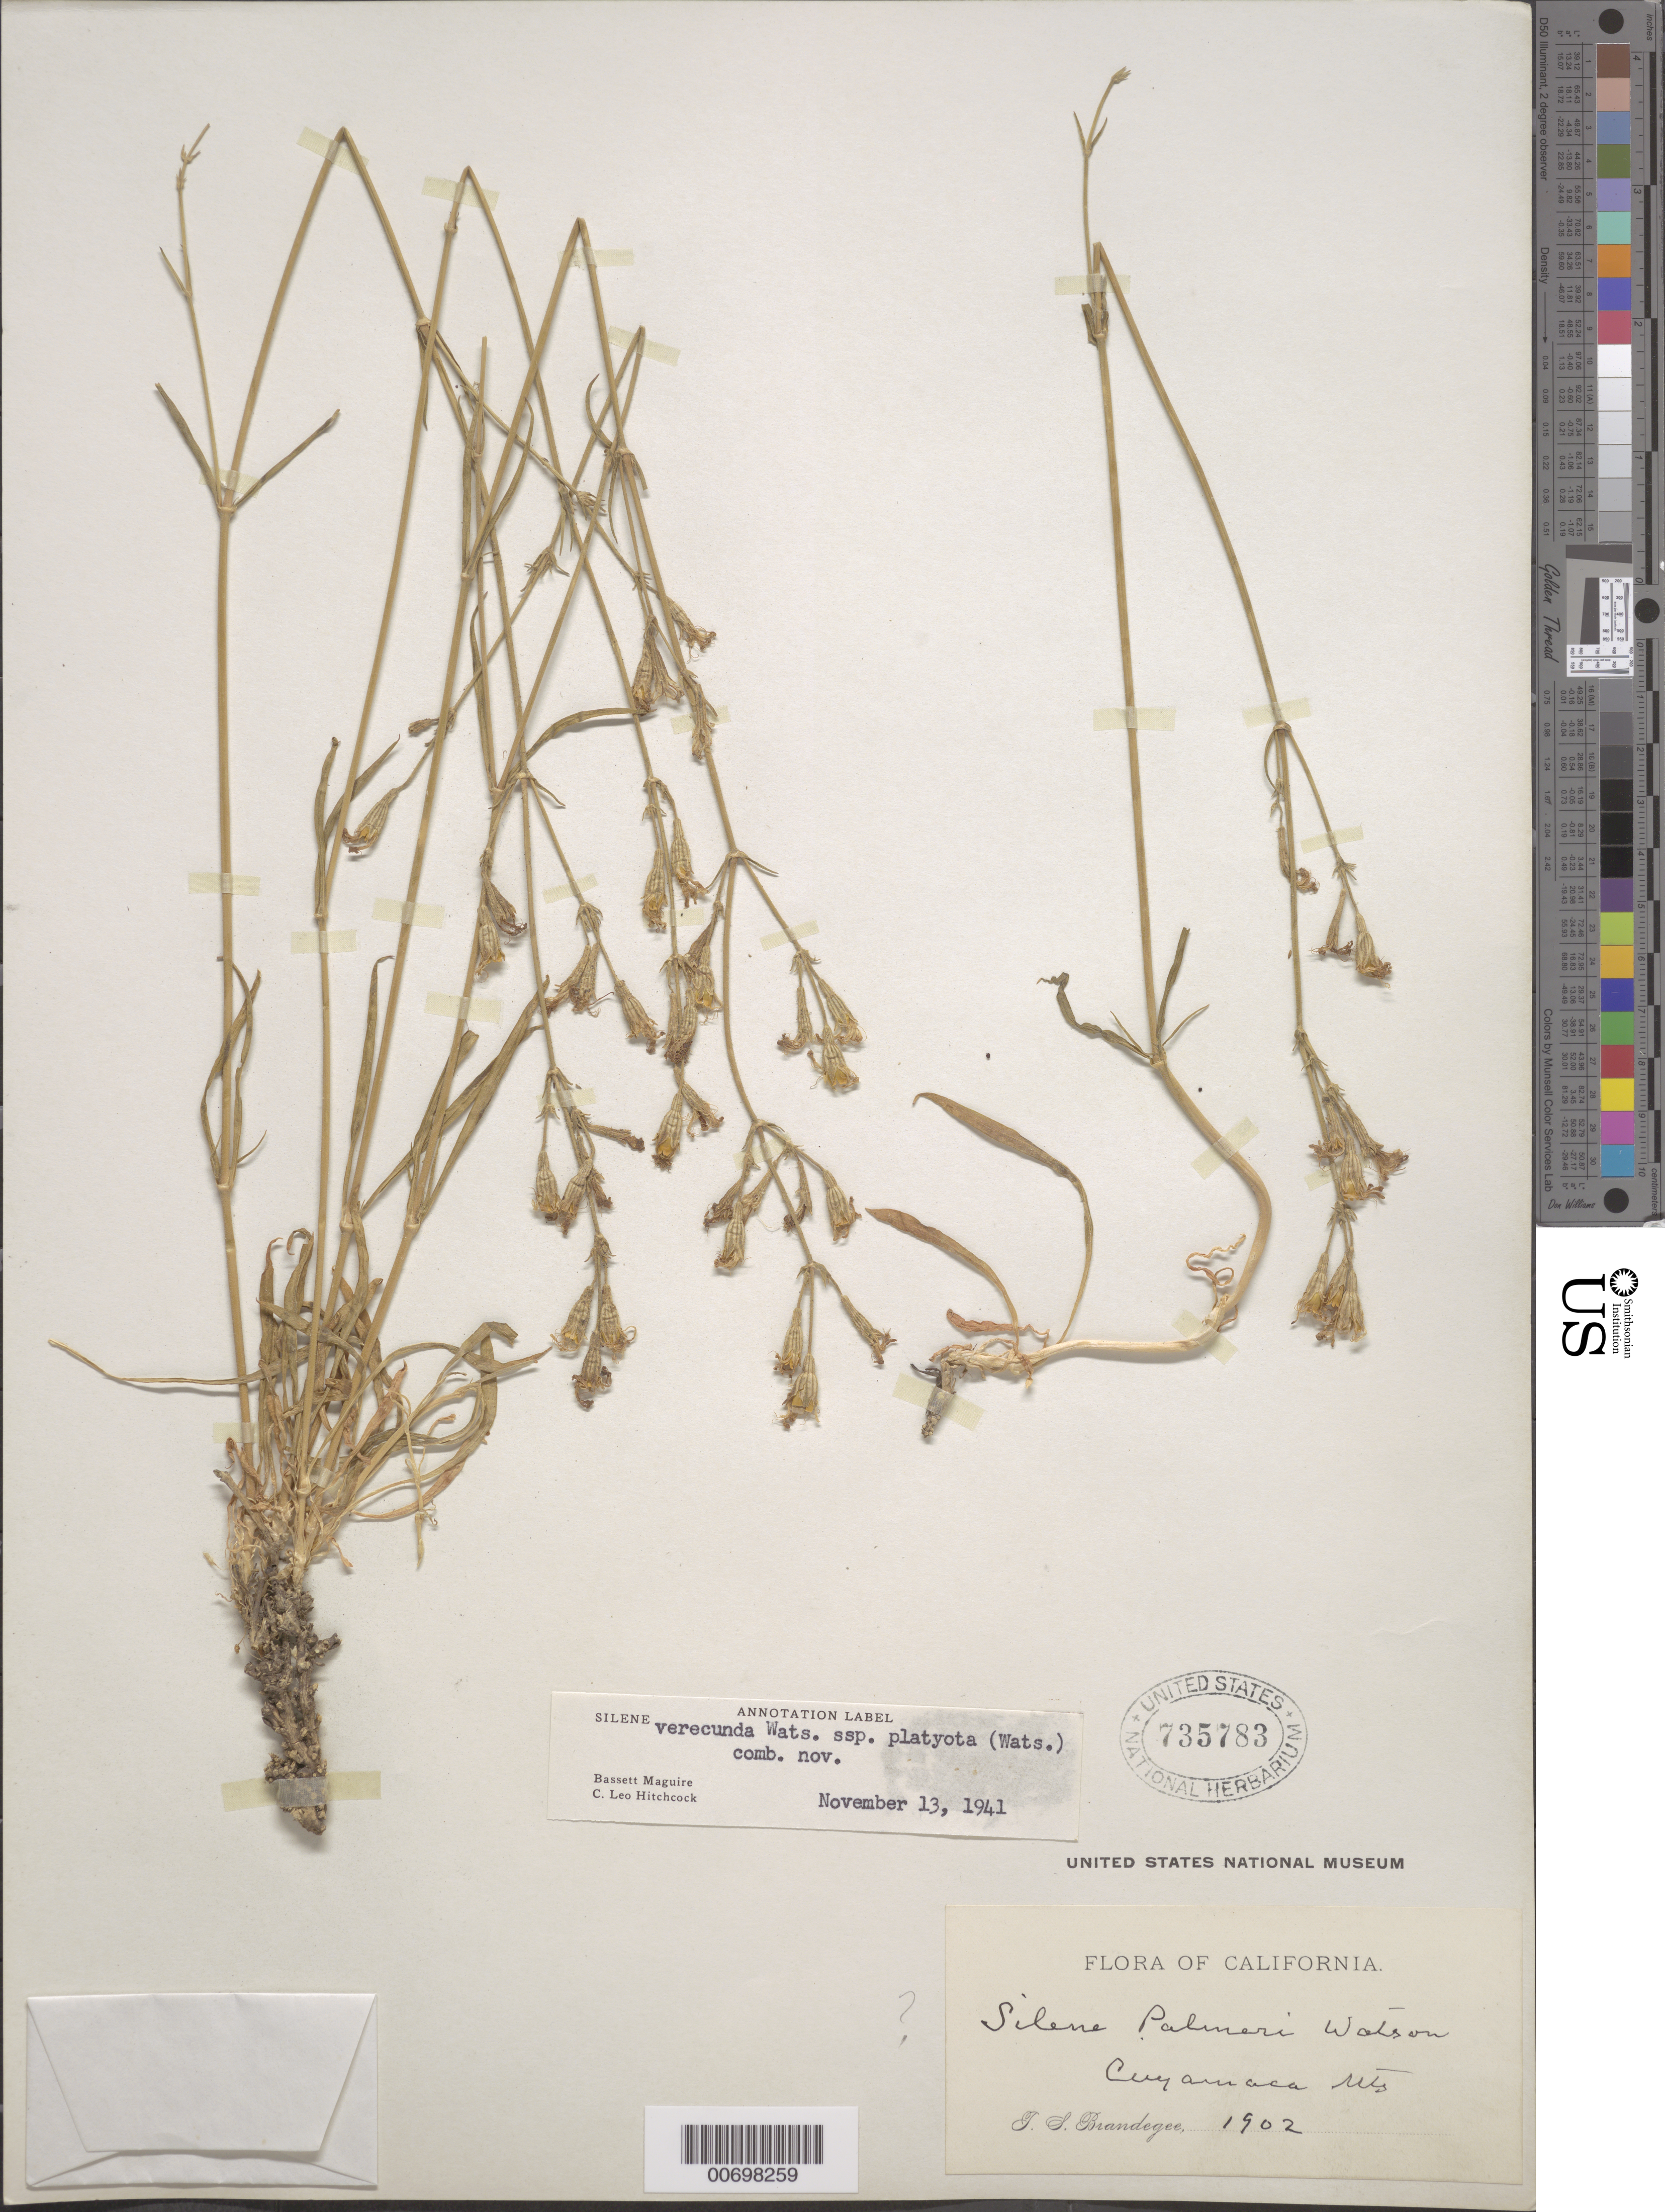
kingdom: Plantae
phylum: Tracheophyta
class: Magnoliopsida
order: Caryophyllales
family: Caryophyllaceae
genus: Silene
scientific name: Silene verecunda subsp. platyota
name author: (S. Watson) C.L. Hitchc. & Maguire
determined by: Maguire, B.; Hitchcock, C. L.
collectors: J. S. Brandegee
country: United States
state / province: California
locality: Cuyamaca Mts.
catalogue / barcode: US 735783